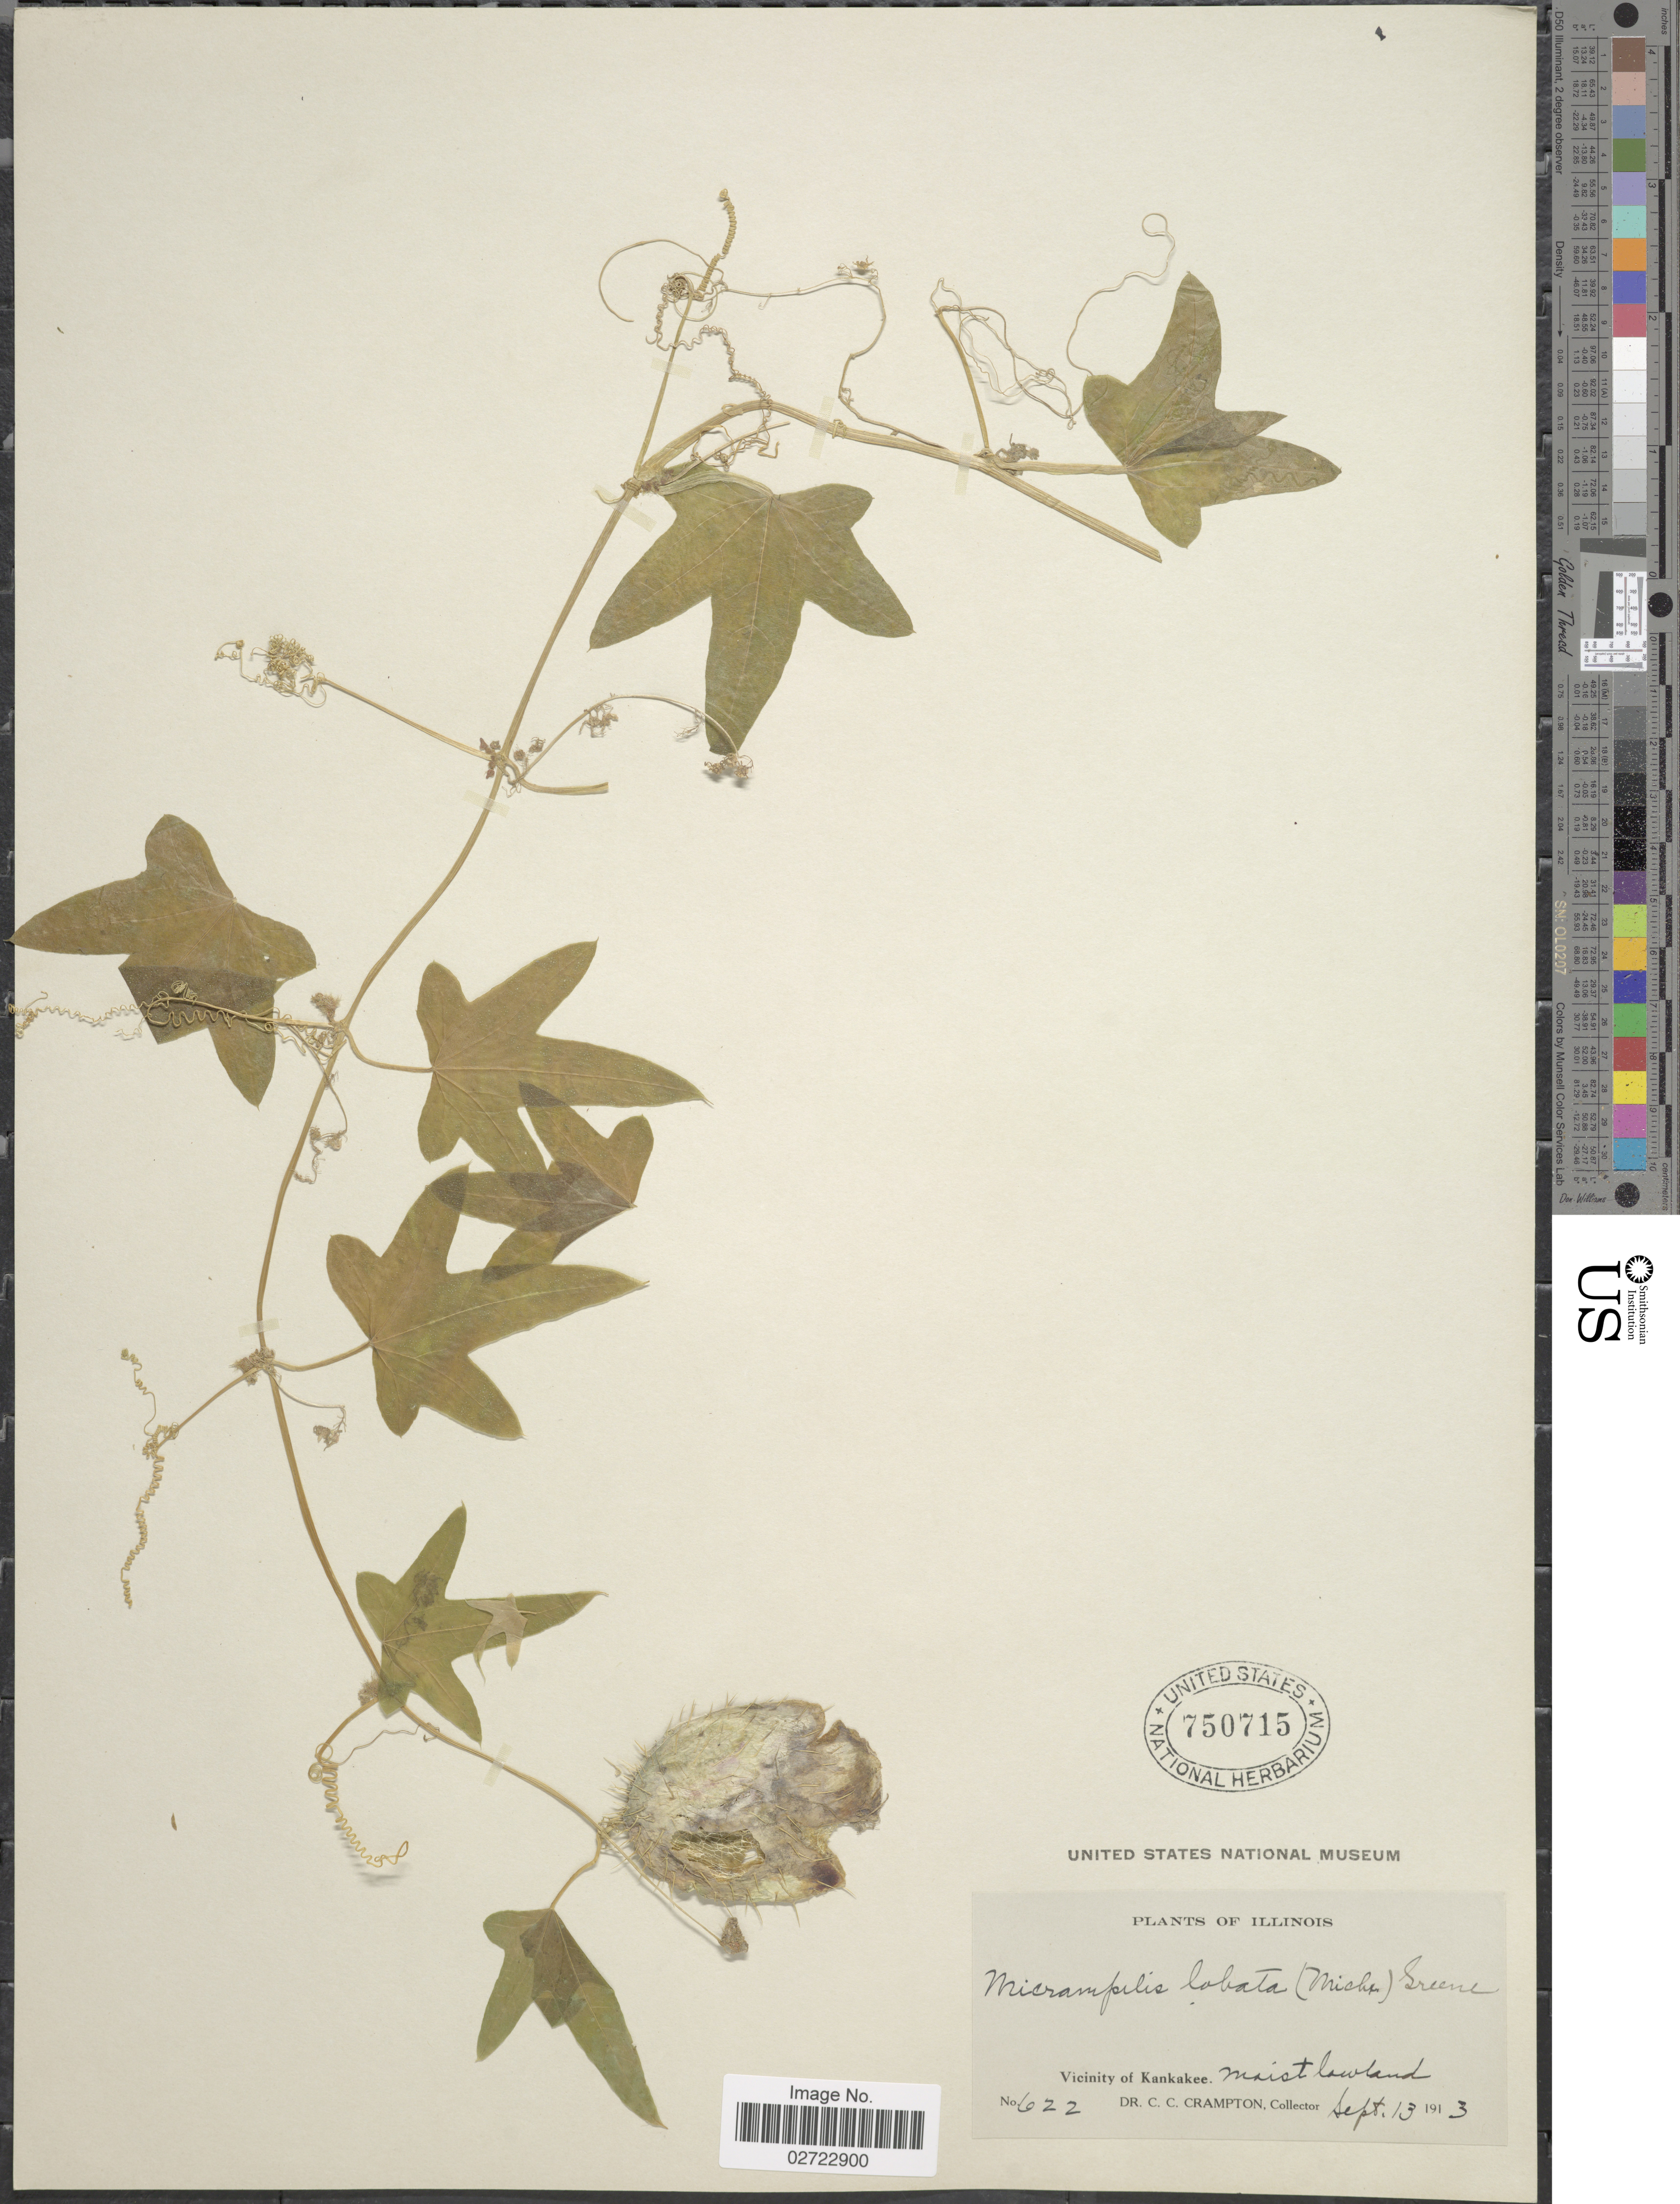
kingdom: Plantae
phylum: Tracheophyta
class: Magnoliopsida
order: Cucurbitales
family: Cucurbitaceae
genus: Echinocystis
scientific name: Echinocystis lobata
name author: (Michx.) Torr. & A. Gray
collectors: C. Crampton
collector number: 622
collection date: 1913-09-13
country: United States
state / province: Illinois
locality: Vicinity of Kankakee, moist lowland.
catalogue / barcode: US 750715